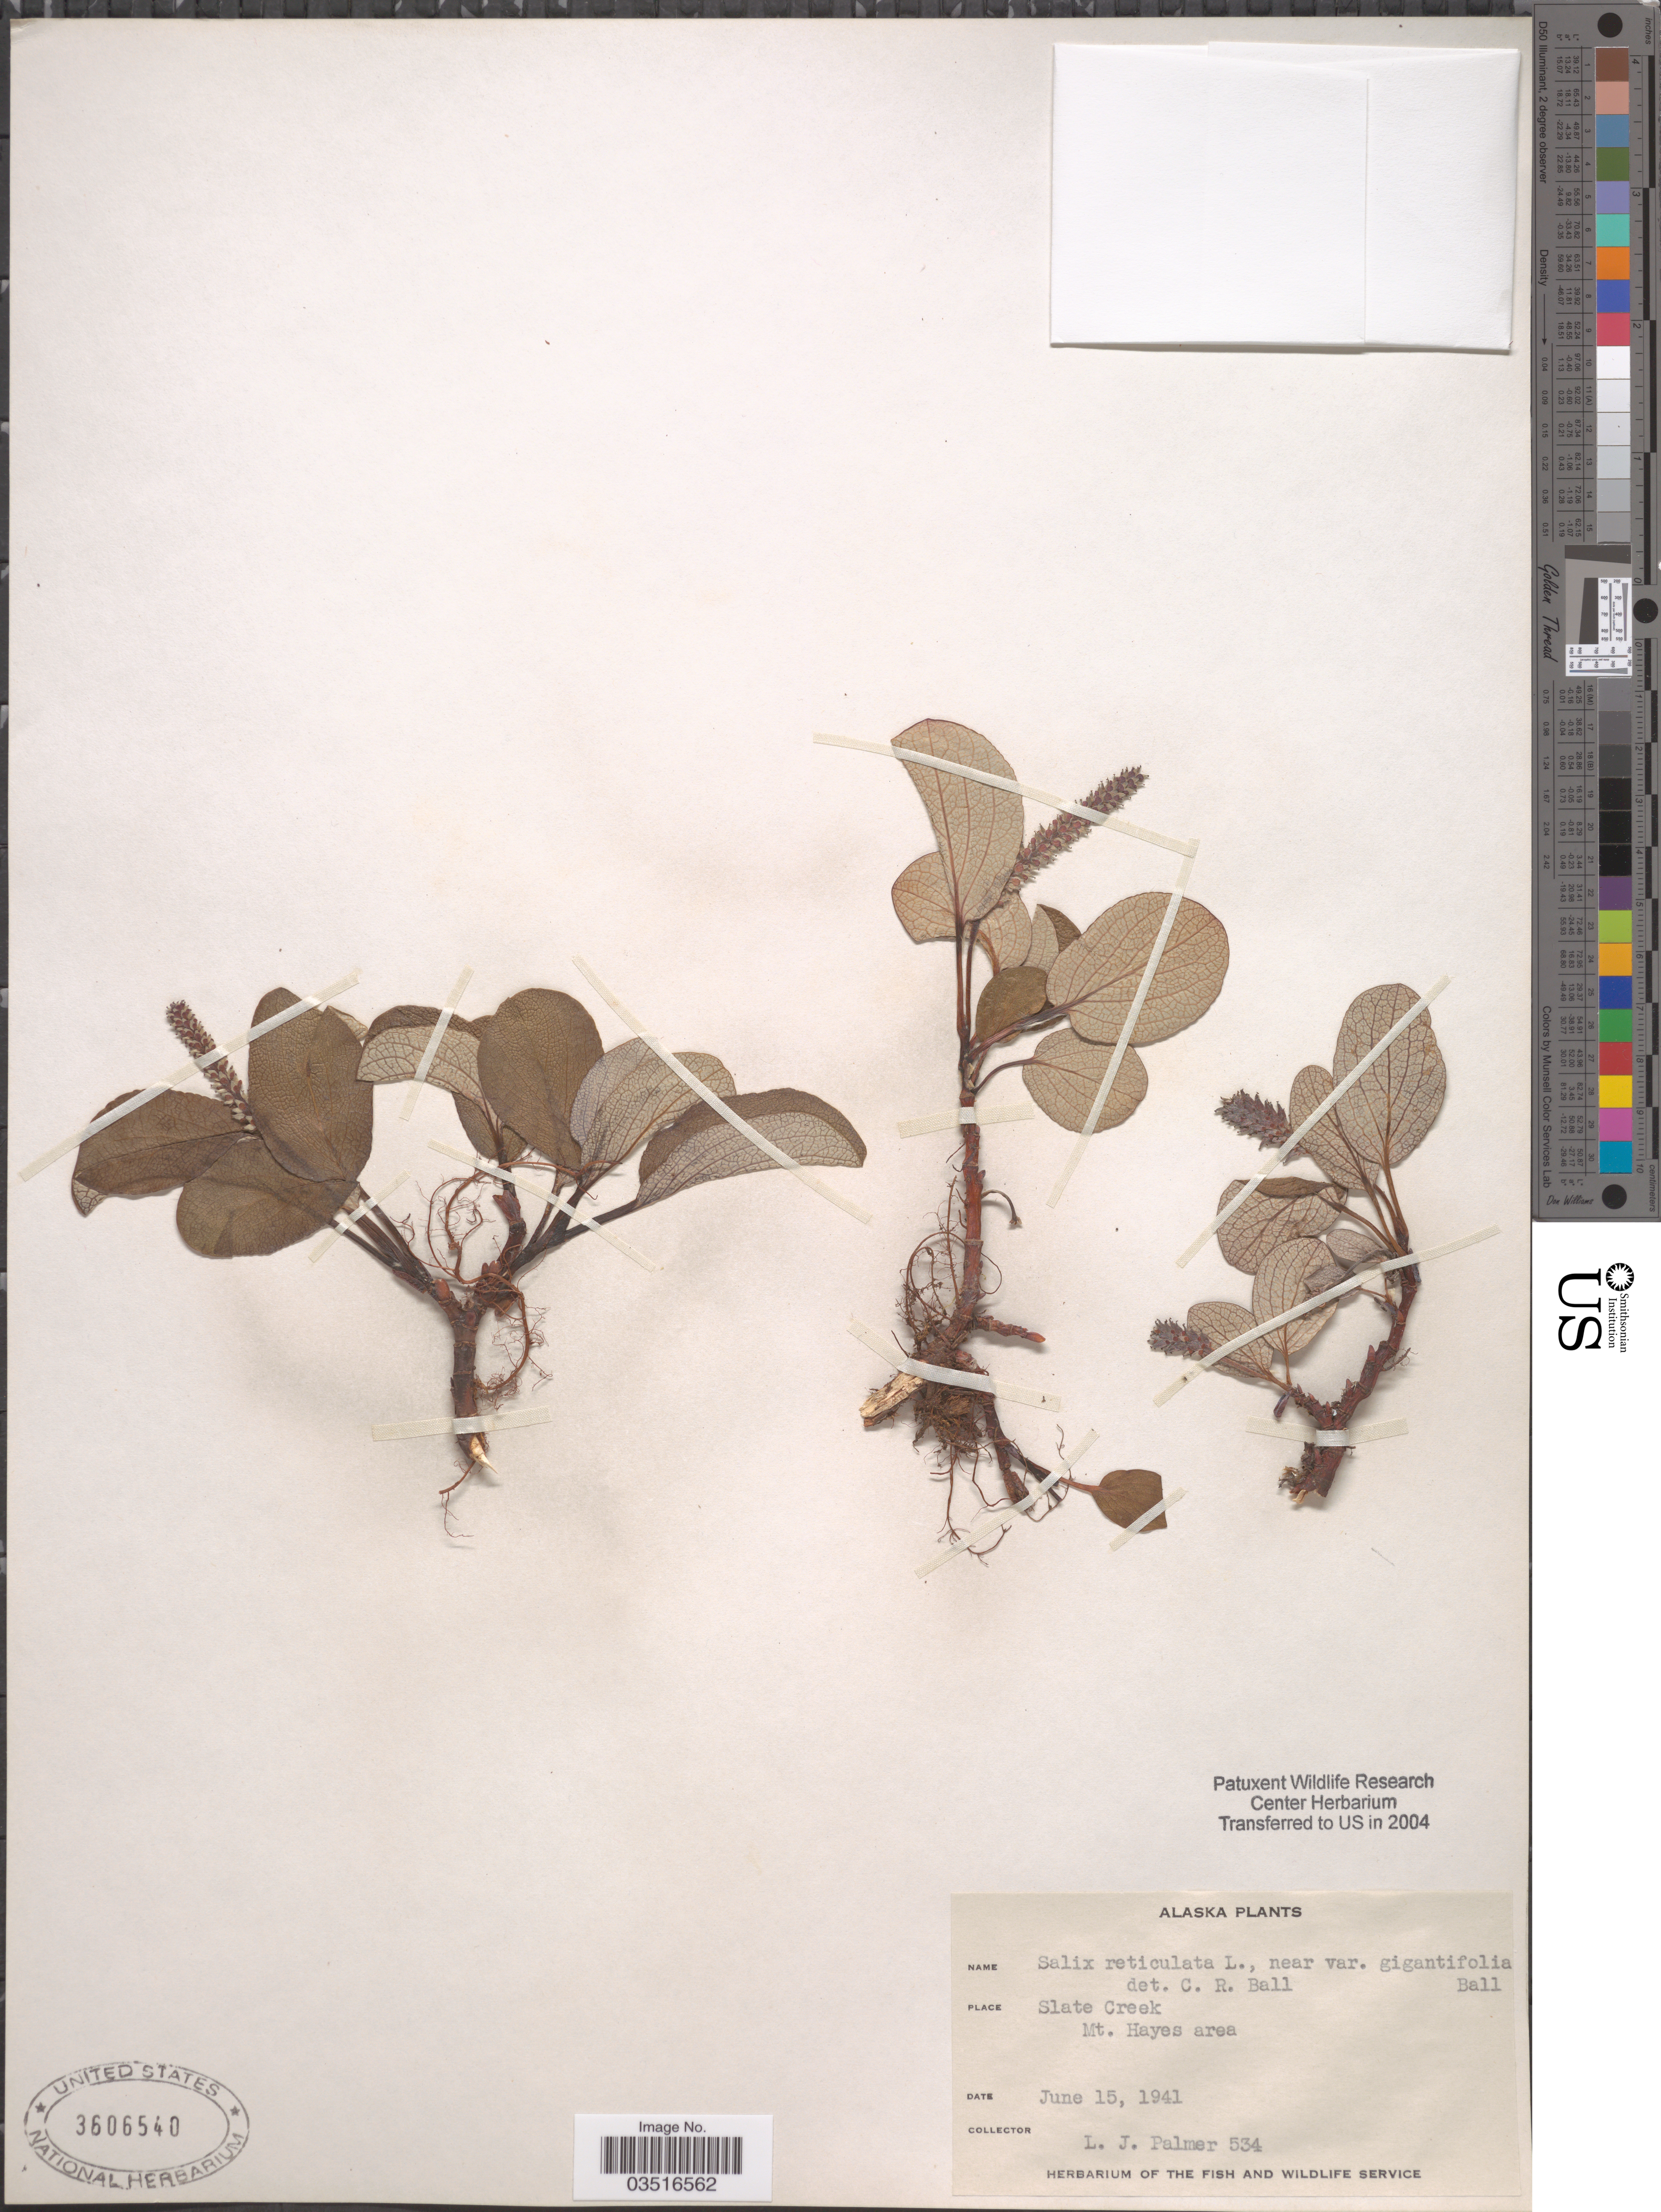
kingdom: Plantae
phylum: Tracheophyta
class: Magnoliopsida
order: Malpighiales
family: Salicaceae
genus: Salix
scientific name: Salix reticulata var. gigantifolia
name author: C.R. Ball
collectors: L. J. Palmer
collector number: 534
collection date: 1941-06-15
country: United States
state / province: Alaska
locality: Slate Creek. Mt. Hayes area.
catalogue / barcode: US 3606540